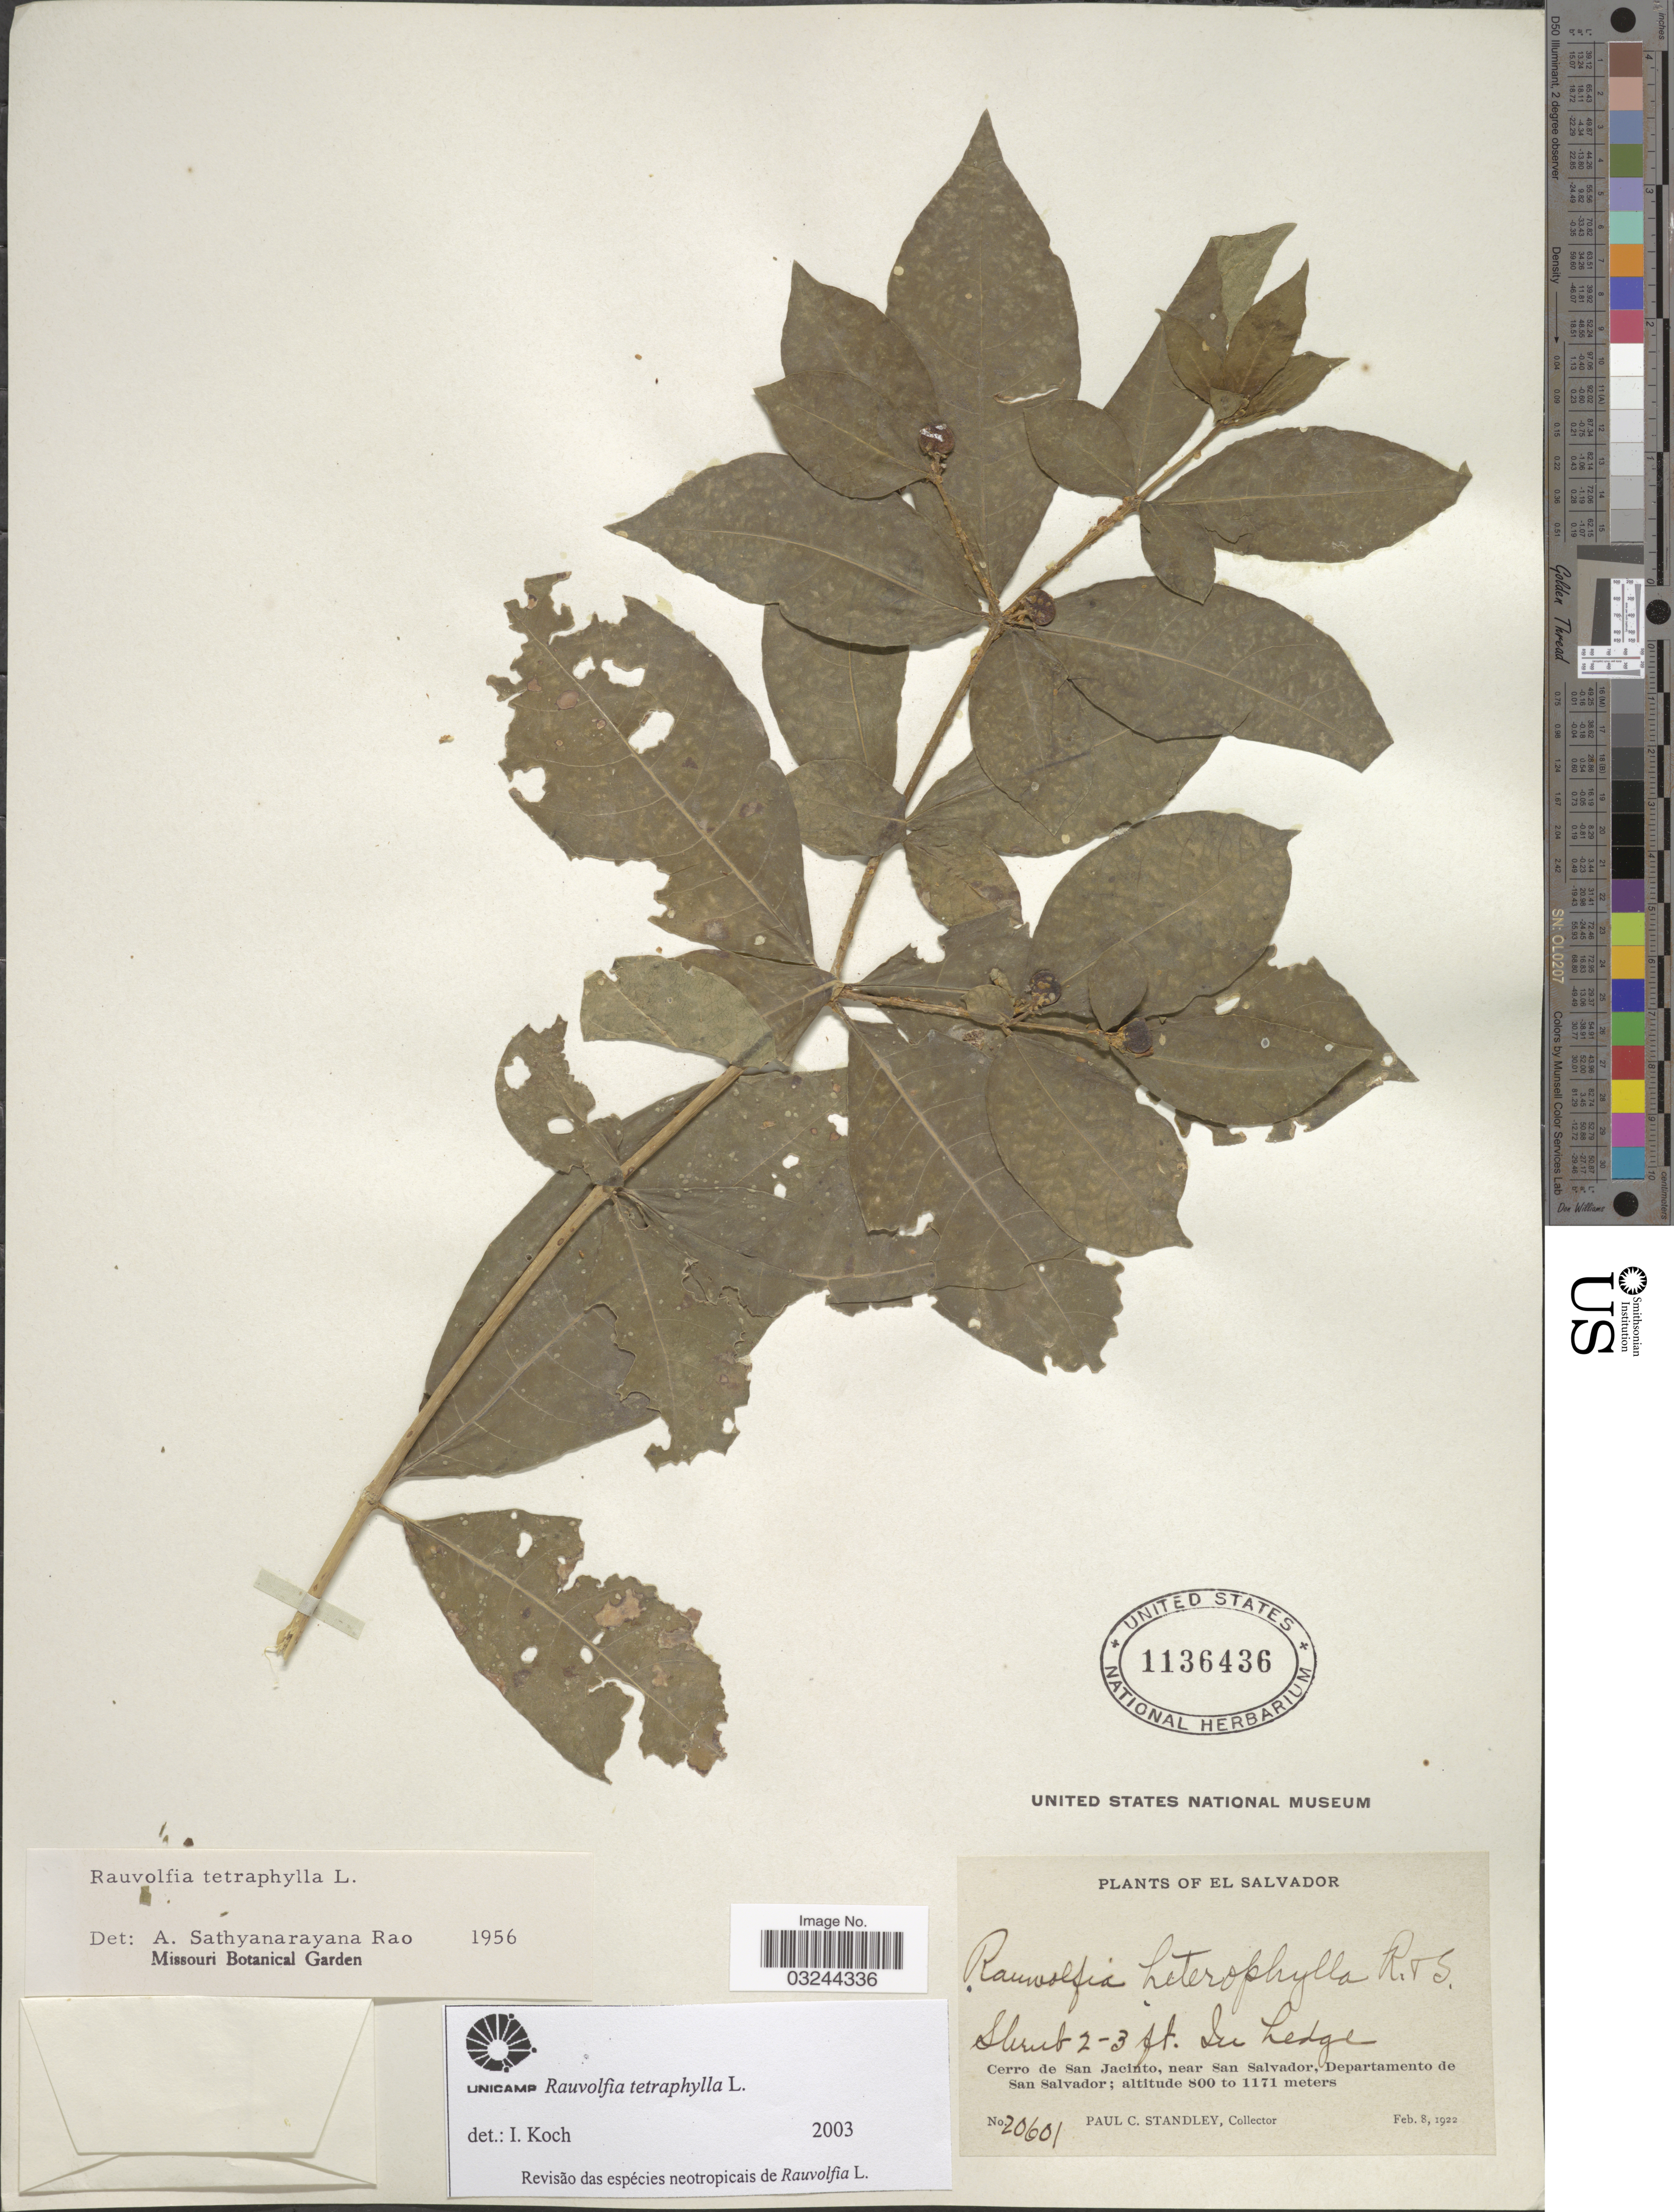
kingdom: Plantae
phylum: Tracheophyta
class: Magnoliopsida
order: Gentianales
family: Apocynaceae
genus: Rauvolfia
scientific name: Rauvolfia tetraphylla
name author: L.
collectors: P. C. Standley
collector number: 20601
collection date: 1922-02-08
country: El Salvador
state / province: San Salvador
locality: Cerro de San Jacinto, near San Salvador, Departamento de San Salvador.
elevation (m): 800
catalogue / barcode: US 1136436